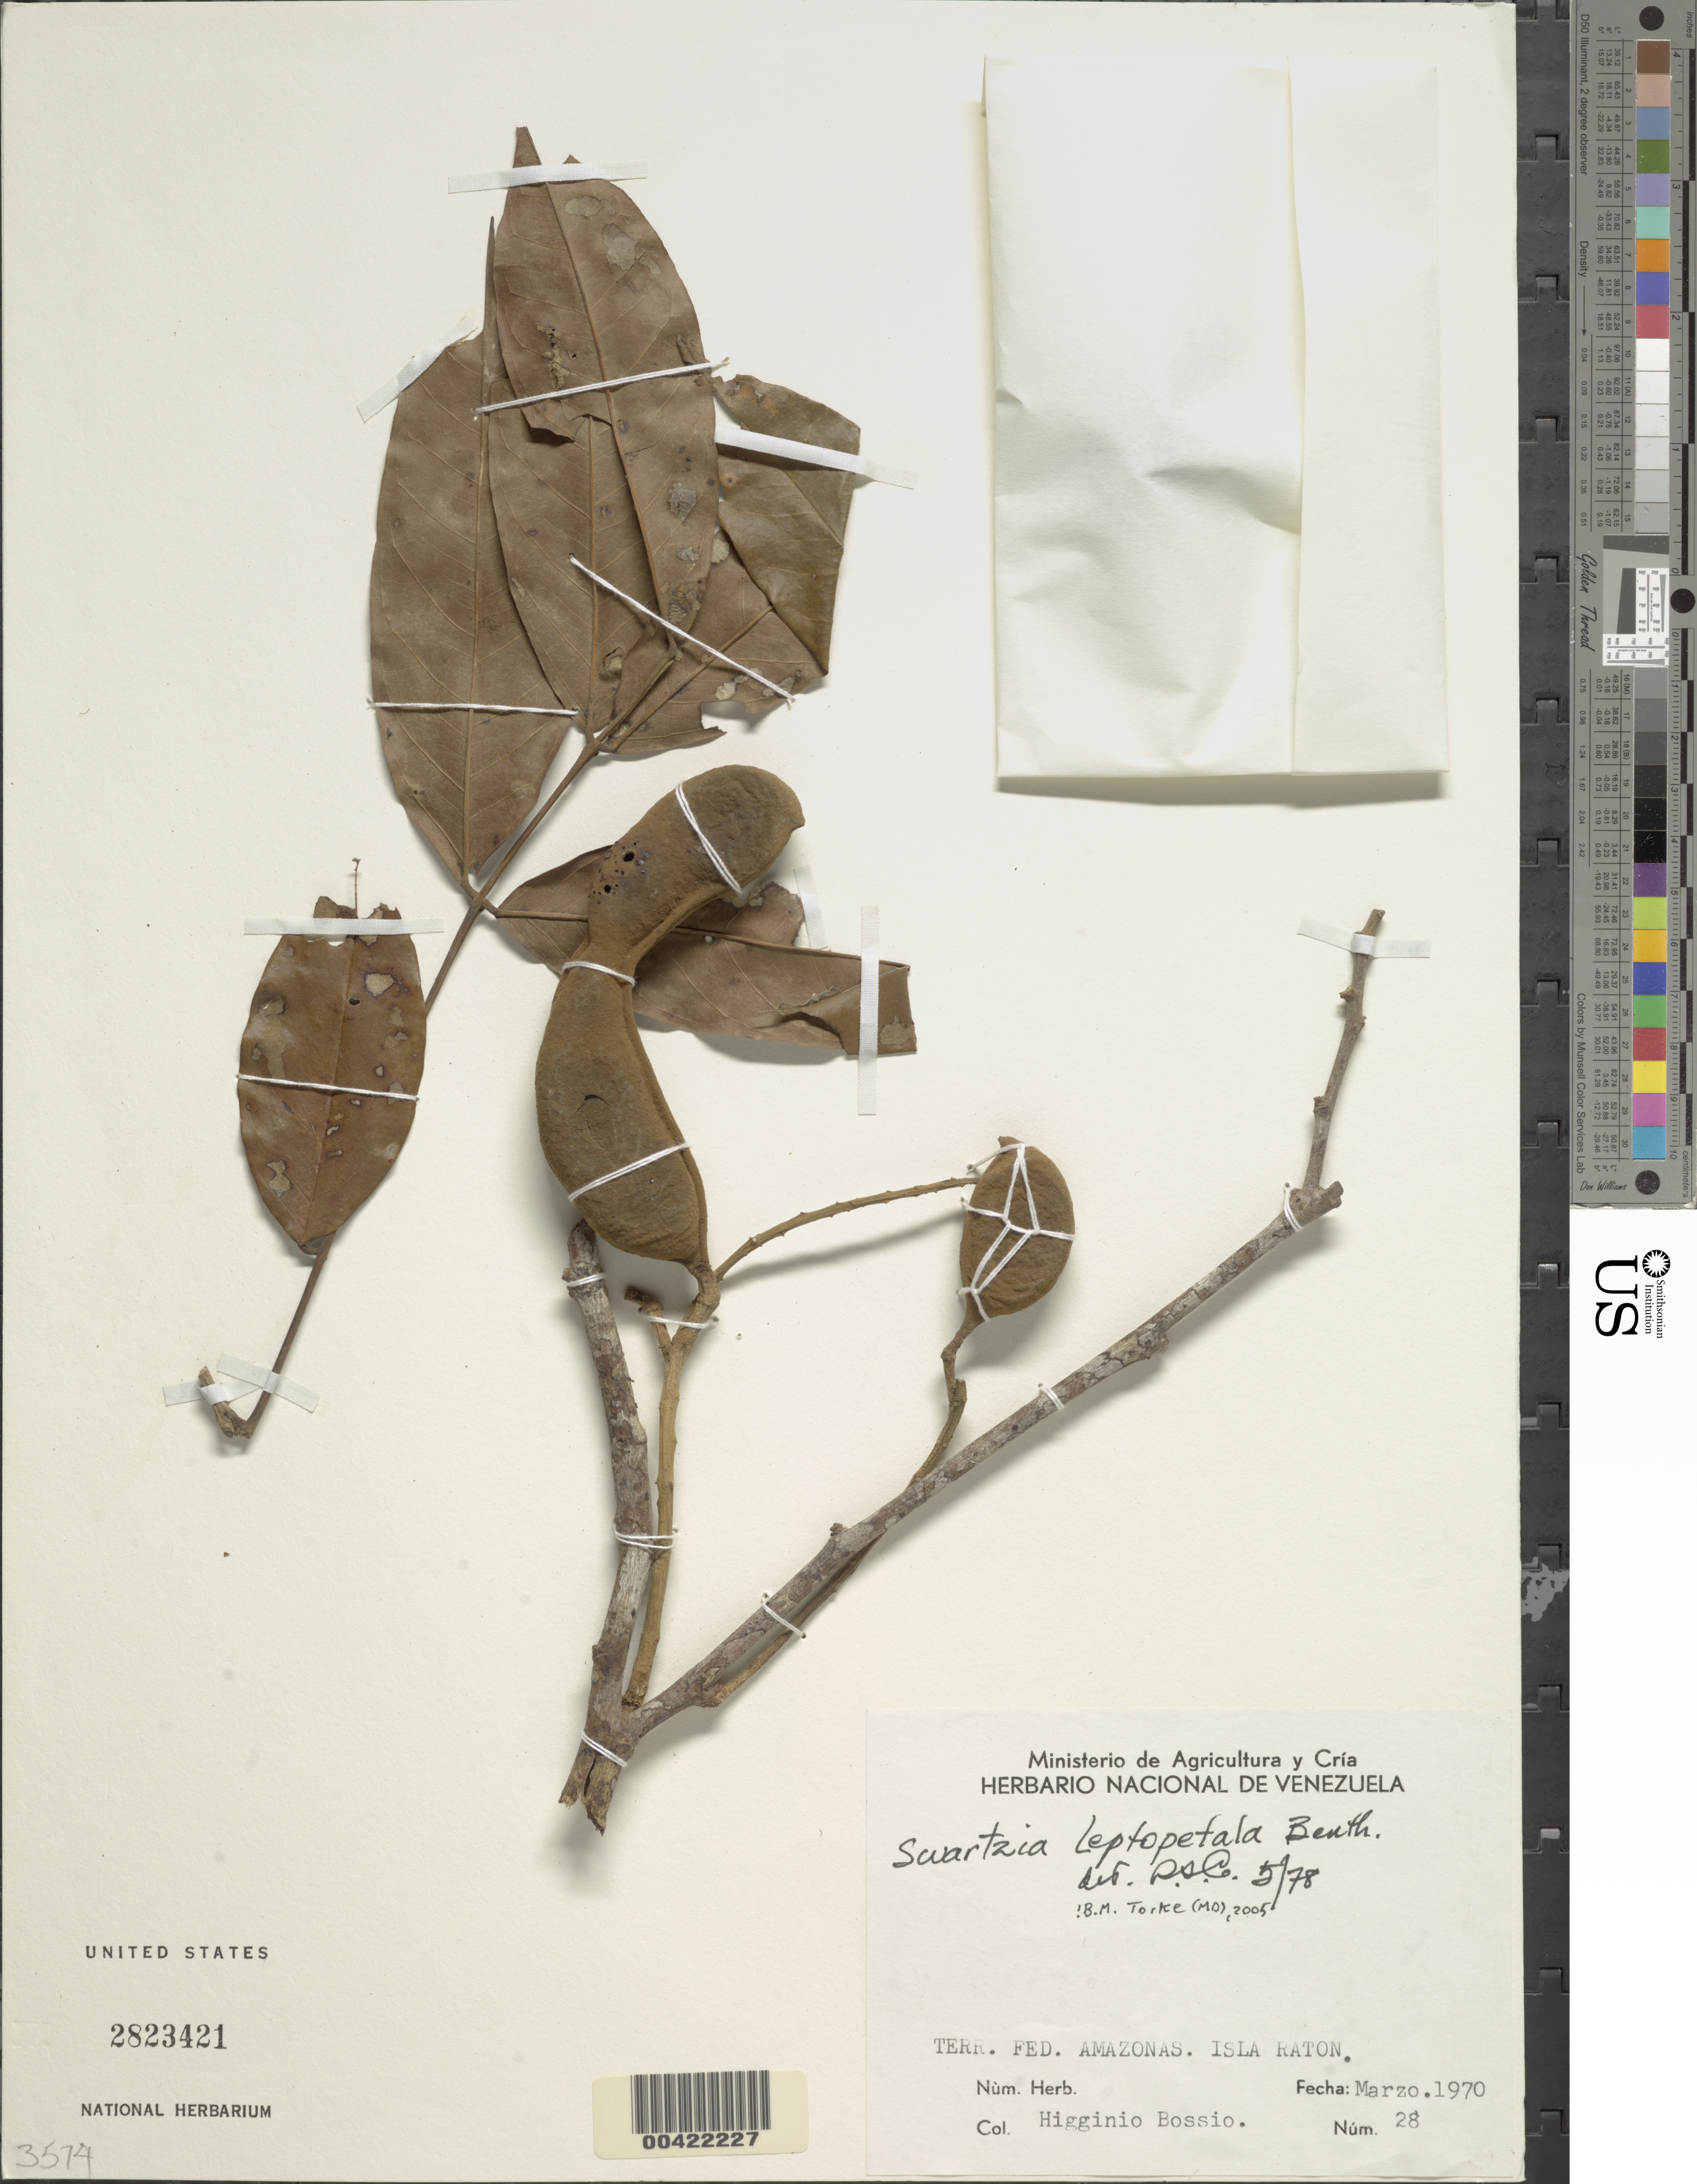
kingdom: Plantae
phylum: Tracheophyta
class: Magnoliopsida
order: Fabales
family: Fabaceae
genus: Swartzia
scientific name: Swartzia leptopetala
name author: Benth.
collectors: H. Bossio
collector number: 28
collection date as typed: Mar 1970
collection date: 1970-03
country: Venezuela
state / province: Amazonas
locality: Isla raton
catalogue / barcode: US 2823421